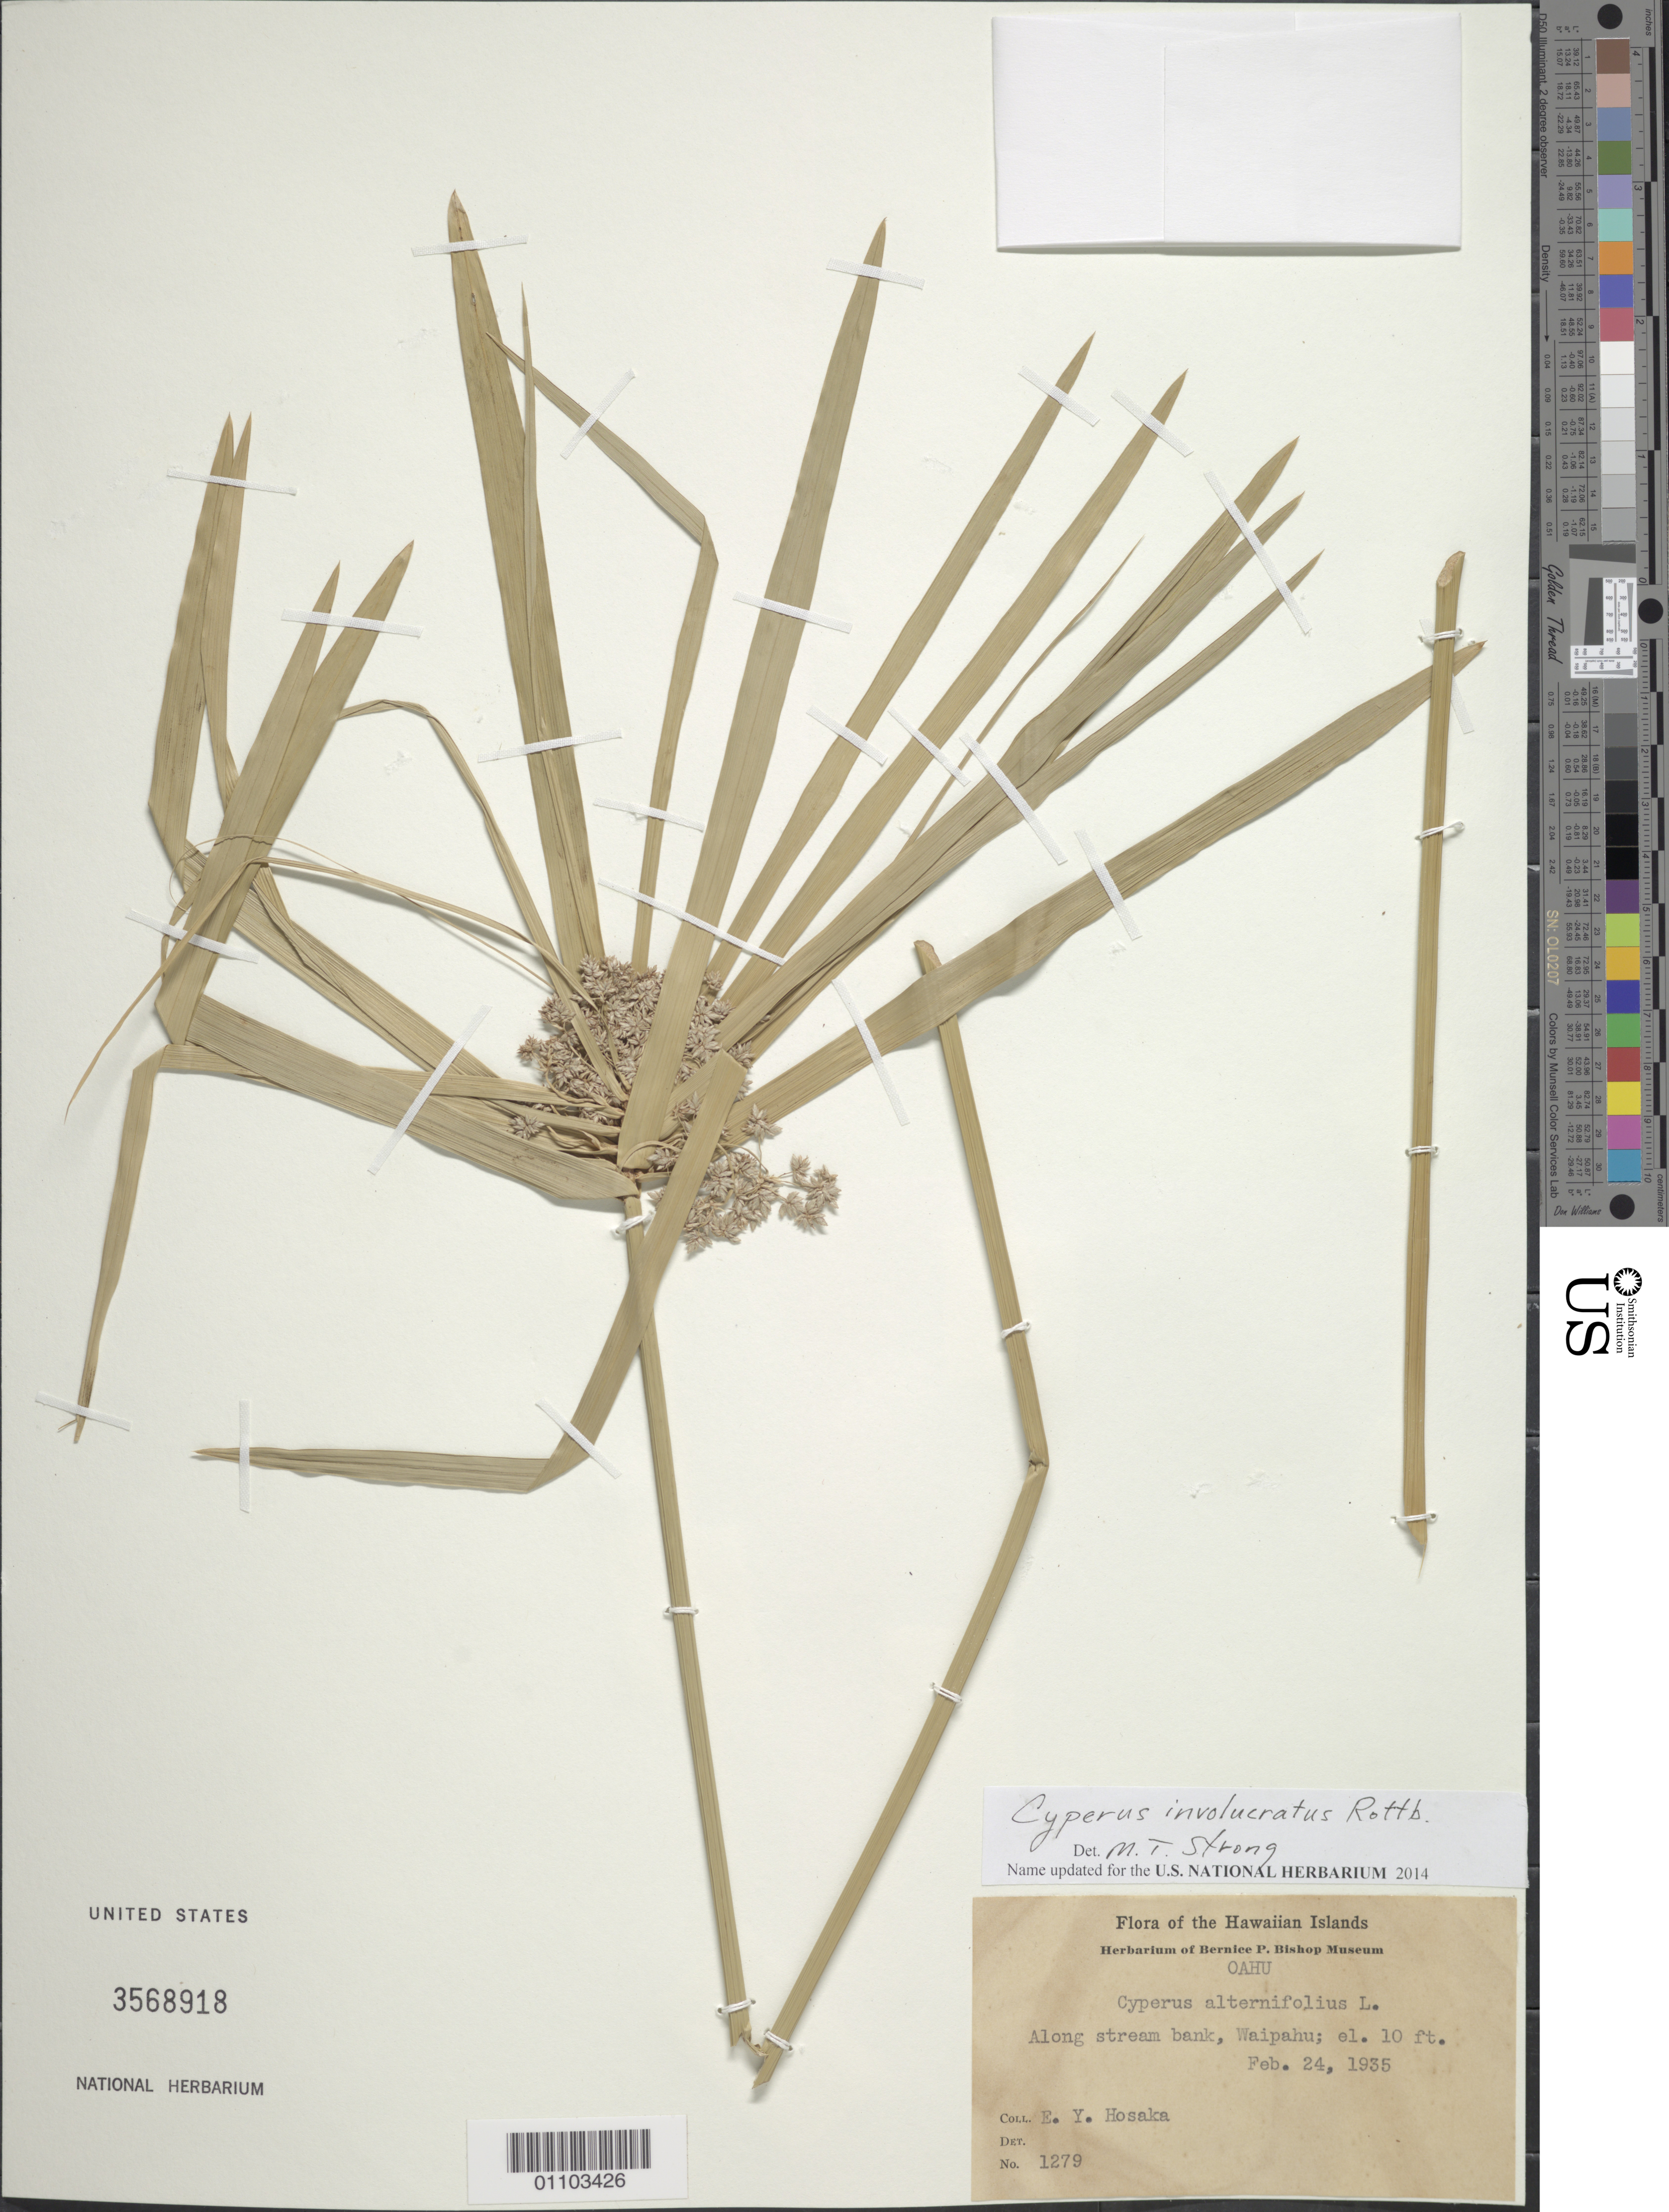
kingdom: Plantae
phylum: Tracheophyta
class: Liliopsida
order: Poales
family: Cyperaceae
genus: Cyperus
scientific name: Cyperus involucratus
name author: Rottb.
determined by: Strong, M. T., (US), Smithsonian Institution - National Museum of Natural History (UNITED STATES)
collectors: E. Y. Hosaka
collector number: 1279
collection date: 1935-02-24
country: United States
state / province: Hawaii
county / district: Honolulu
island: Oahu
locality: Along stream bank, Waipahu.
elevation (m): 10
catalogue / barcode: US 3568918